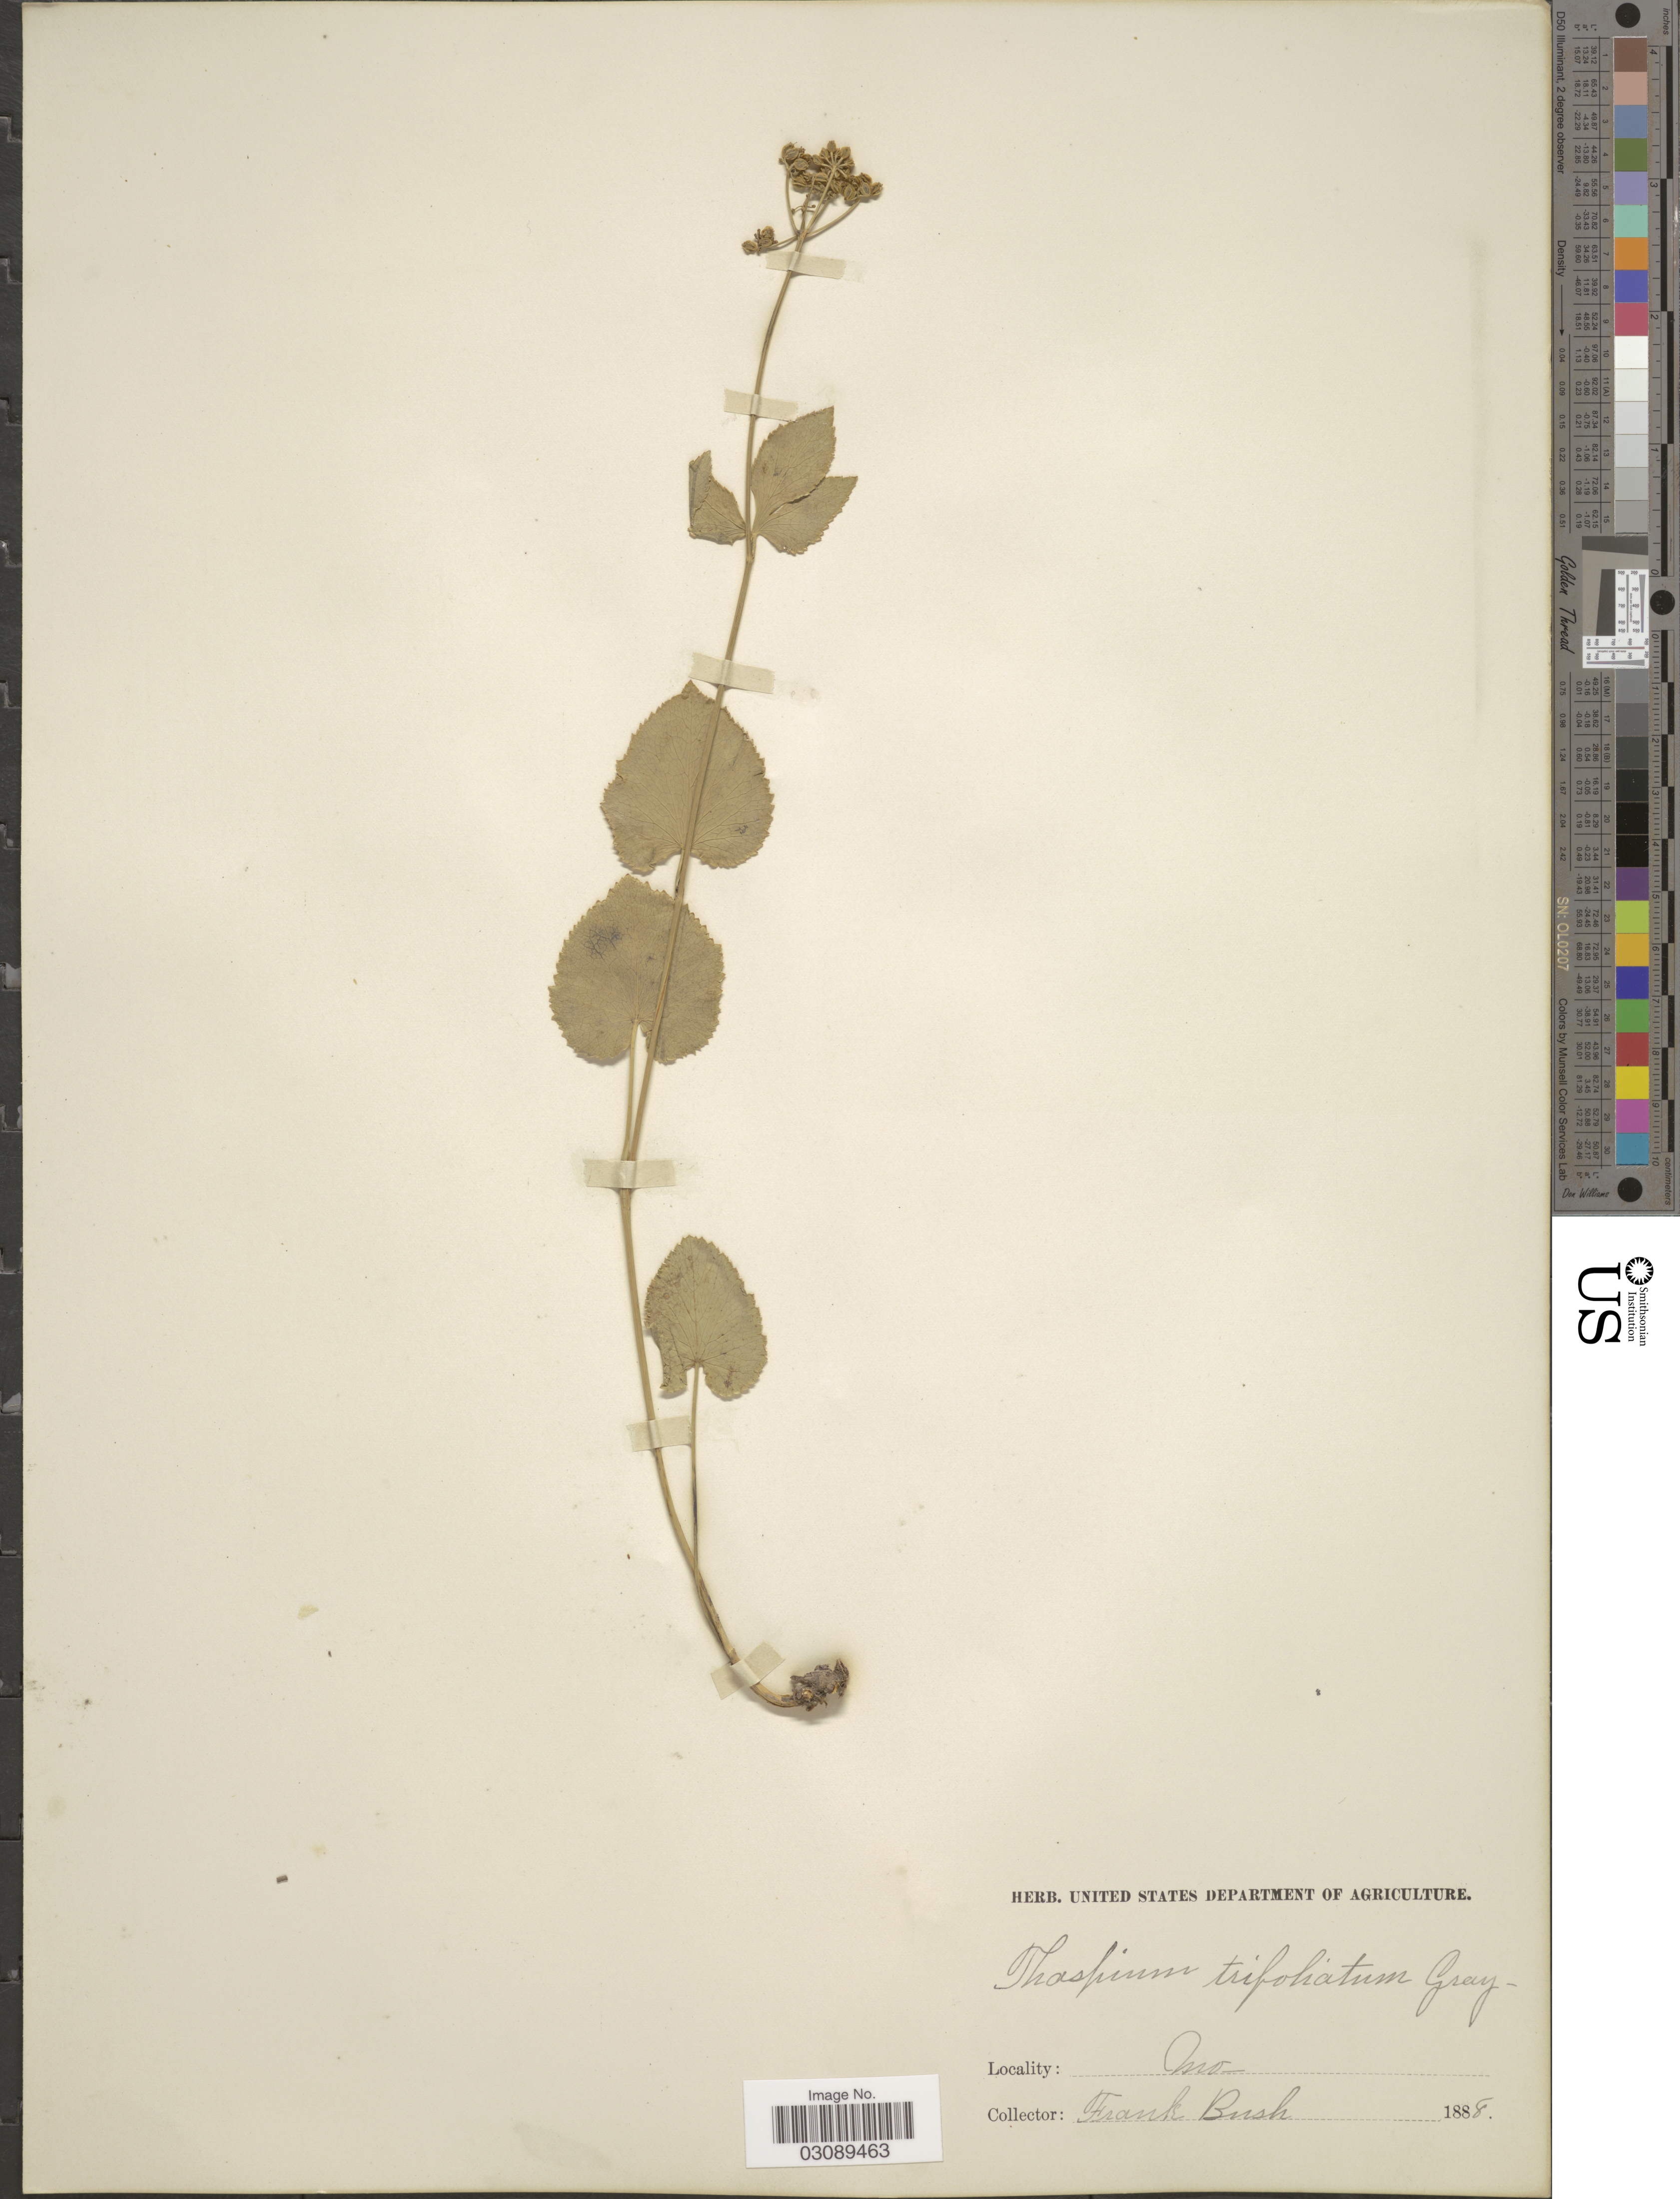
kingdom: Plantae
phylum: Tracheophyta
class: Magnoliopsida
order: Apiales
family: Apiaceae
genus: Thaspium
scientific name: Thaspium aureum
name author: (L.) Nutt.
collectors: F. Bush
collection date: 1888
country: United States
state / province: Missouri